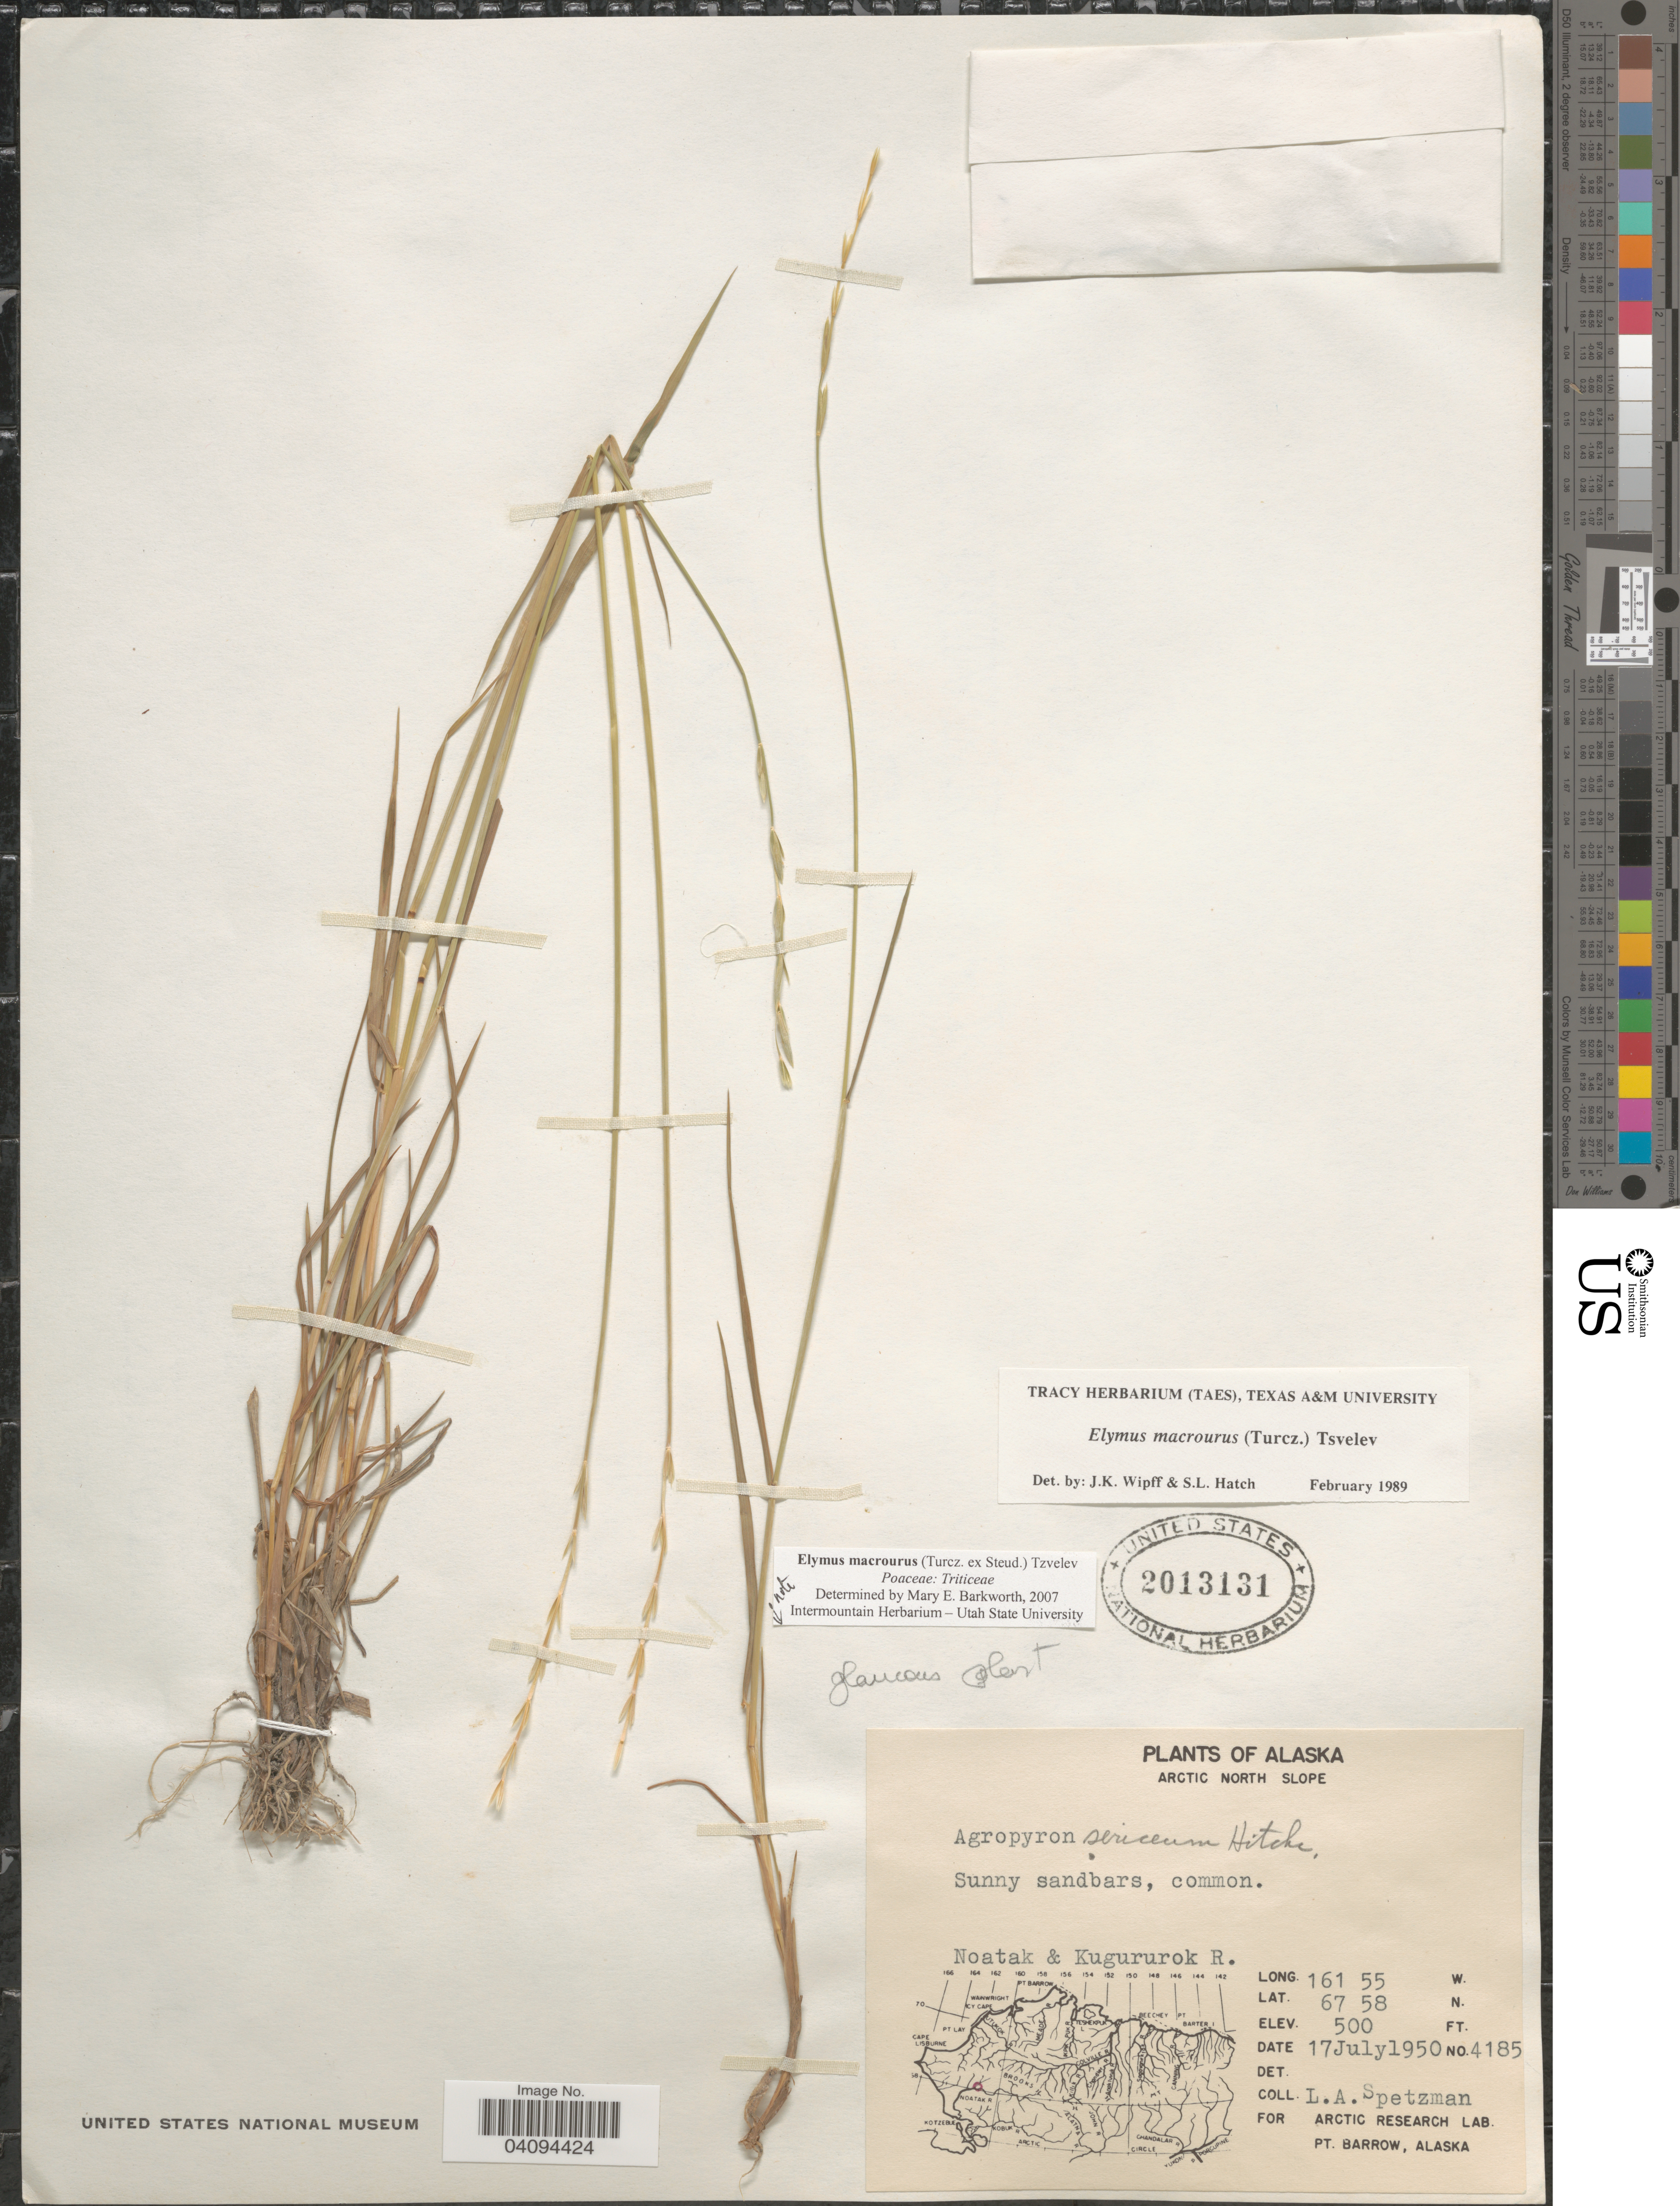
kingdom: Plantae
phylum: Tracheophyta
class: Liliopsida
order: Poales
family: Poaceae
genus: Elymus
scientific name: Elymus macrourus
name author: (Turcz. ex Steud.) Tzvelev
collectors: L. Spetzman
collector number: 4185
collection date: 1950-07-17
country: United States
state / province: Alaska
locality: Arctic North Slope. Noatak & Kugururok R.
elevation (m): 152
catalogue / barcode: US 2013131